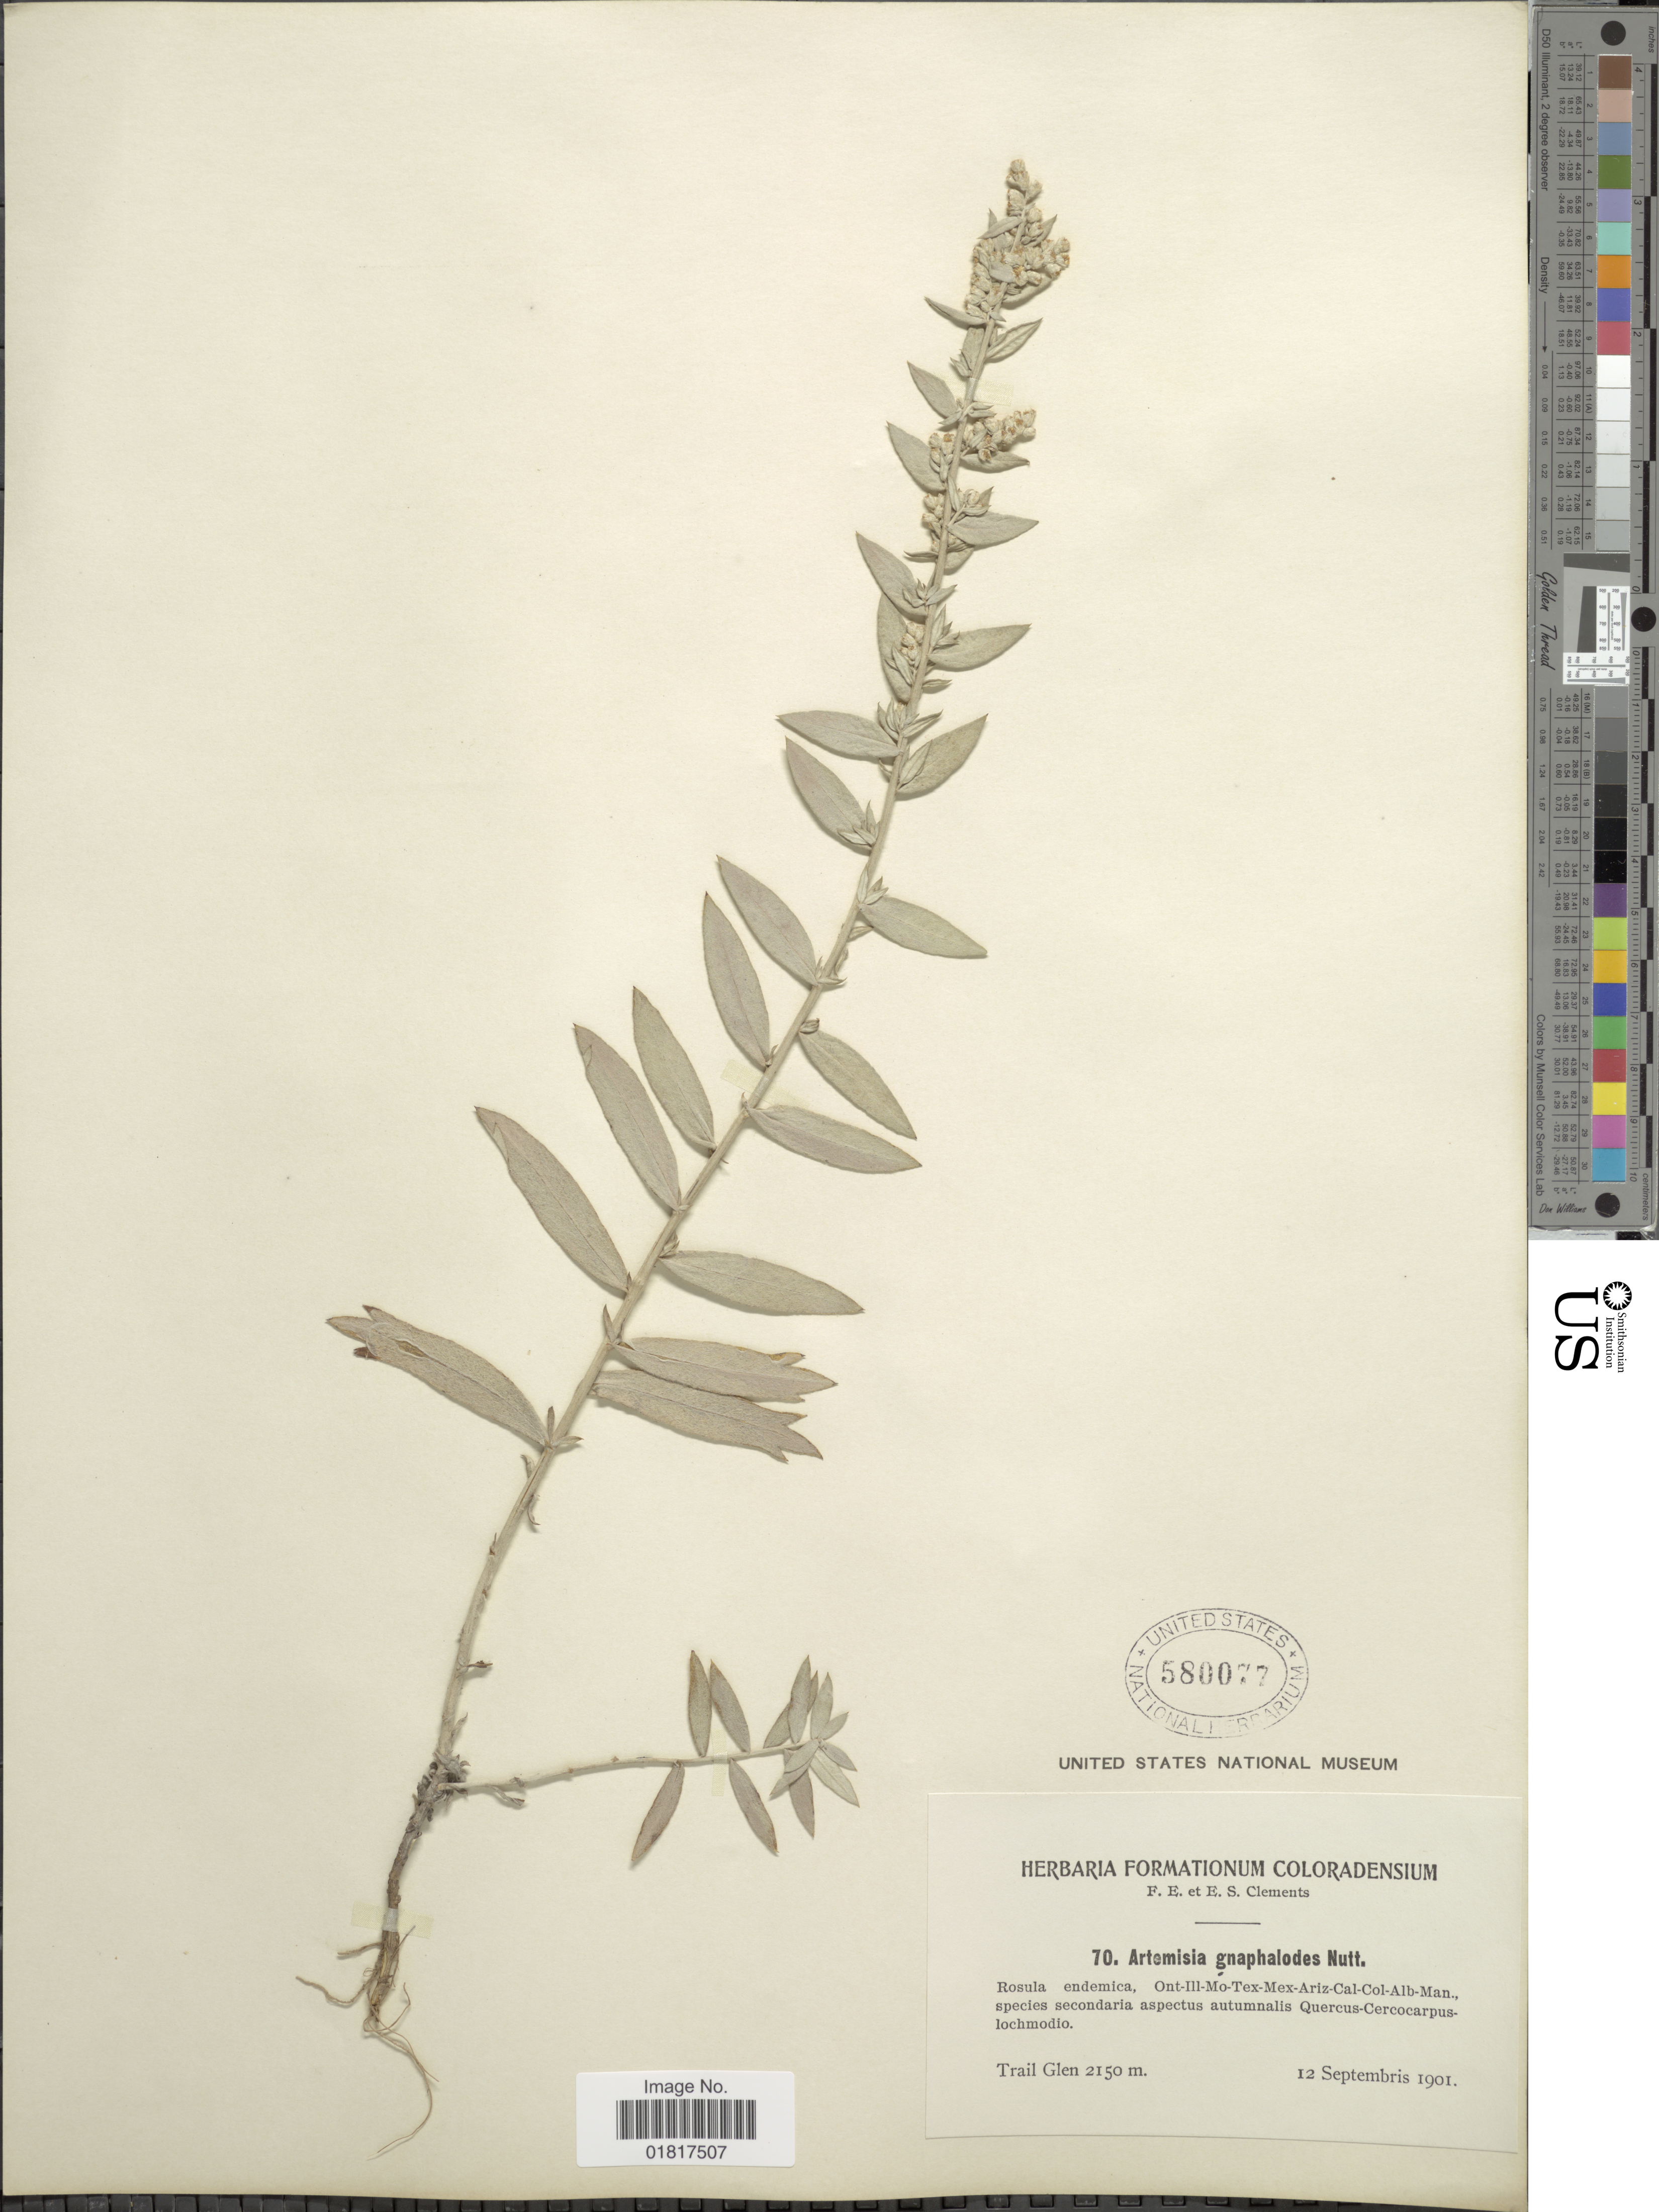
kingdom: Plantae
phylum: Tracheophyta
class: Magnoliopsida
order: Asterales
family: Asteraceae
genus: Artemisia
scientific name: Artemisia sp.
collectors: F. E. Clements & E. S. Clements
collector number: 70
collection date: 1901-09-12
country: United States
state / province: Colorado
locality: Trail Glen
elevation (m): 2150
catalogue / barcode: US 580077